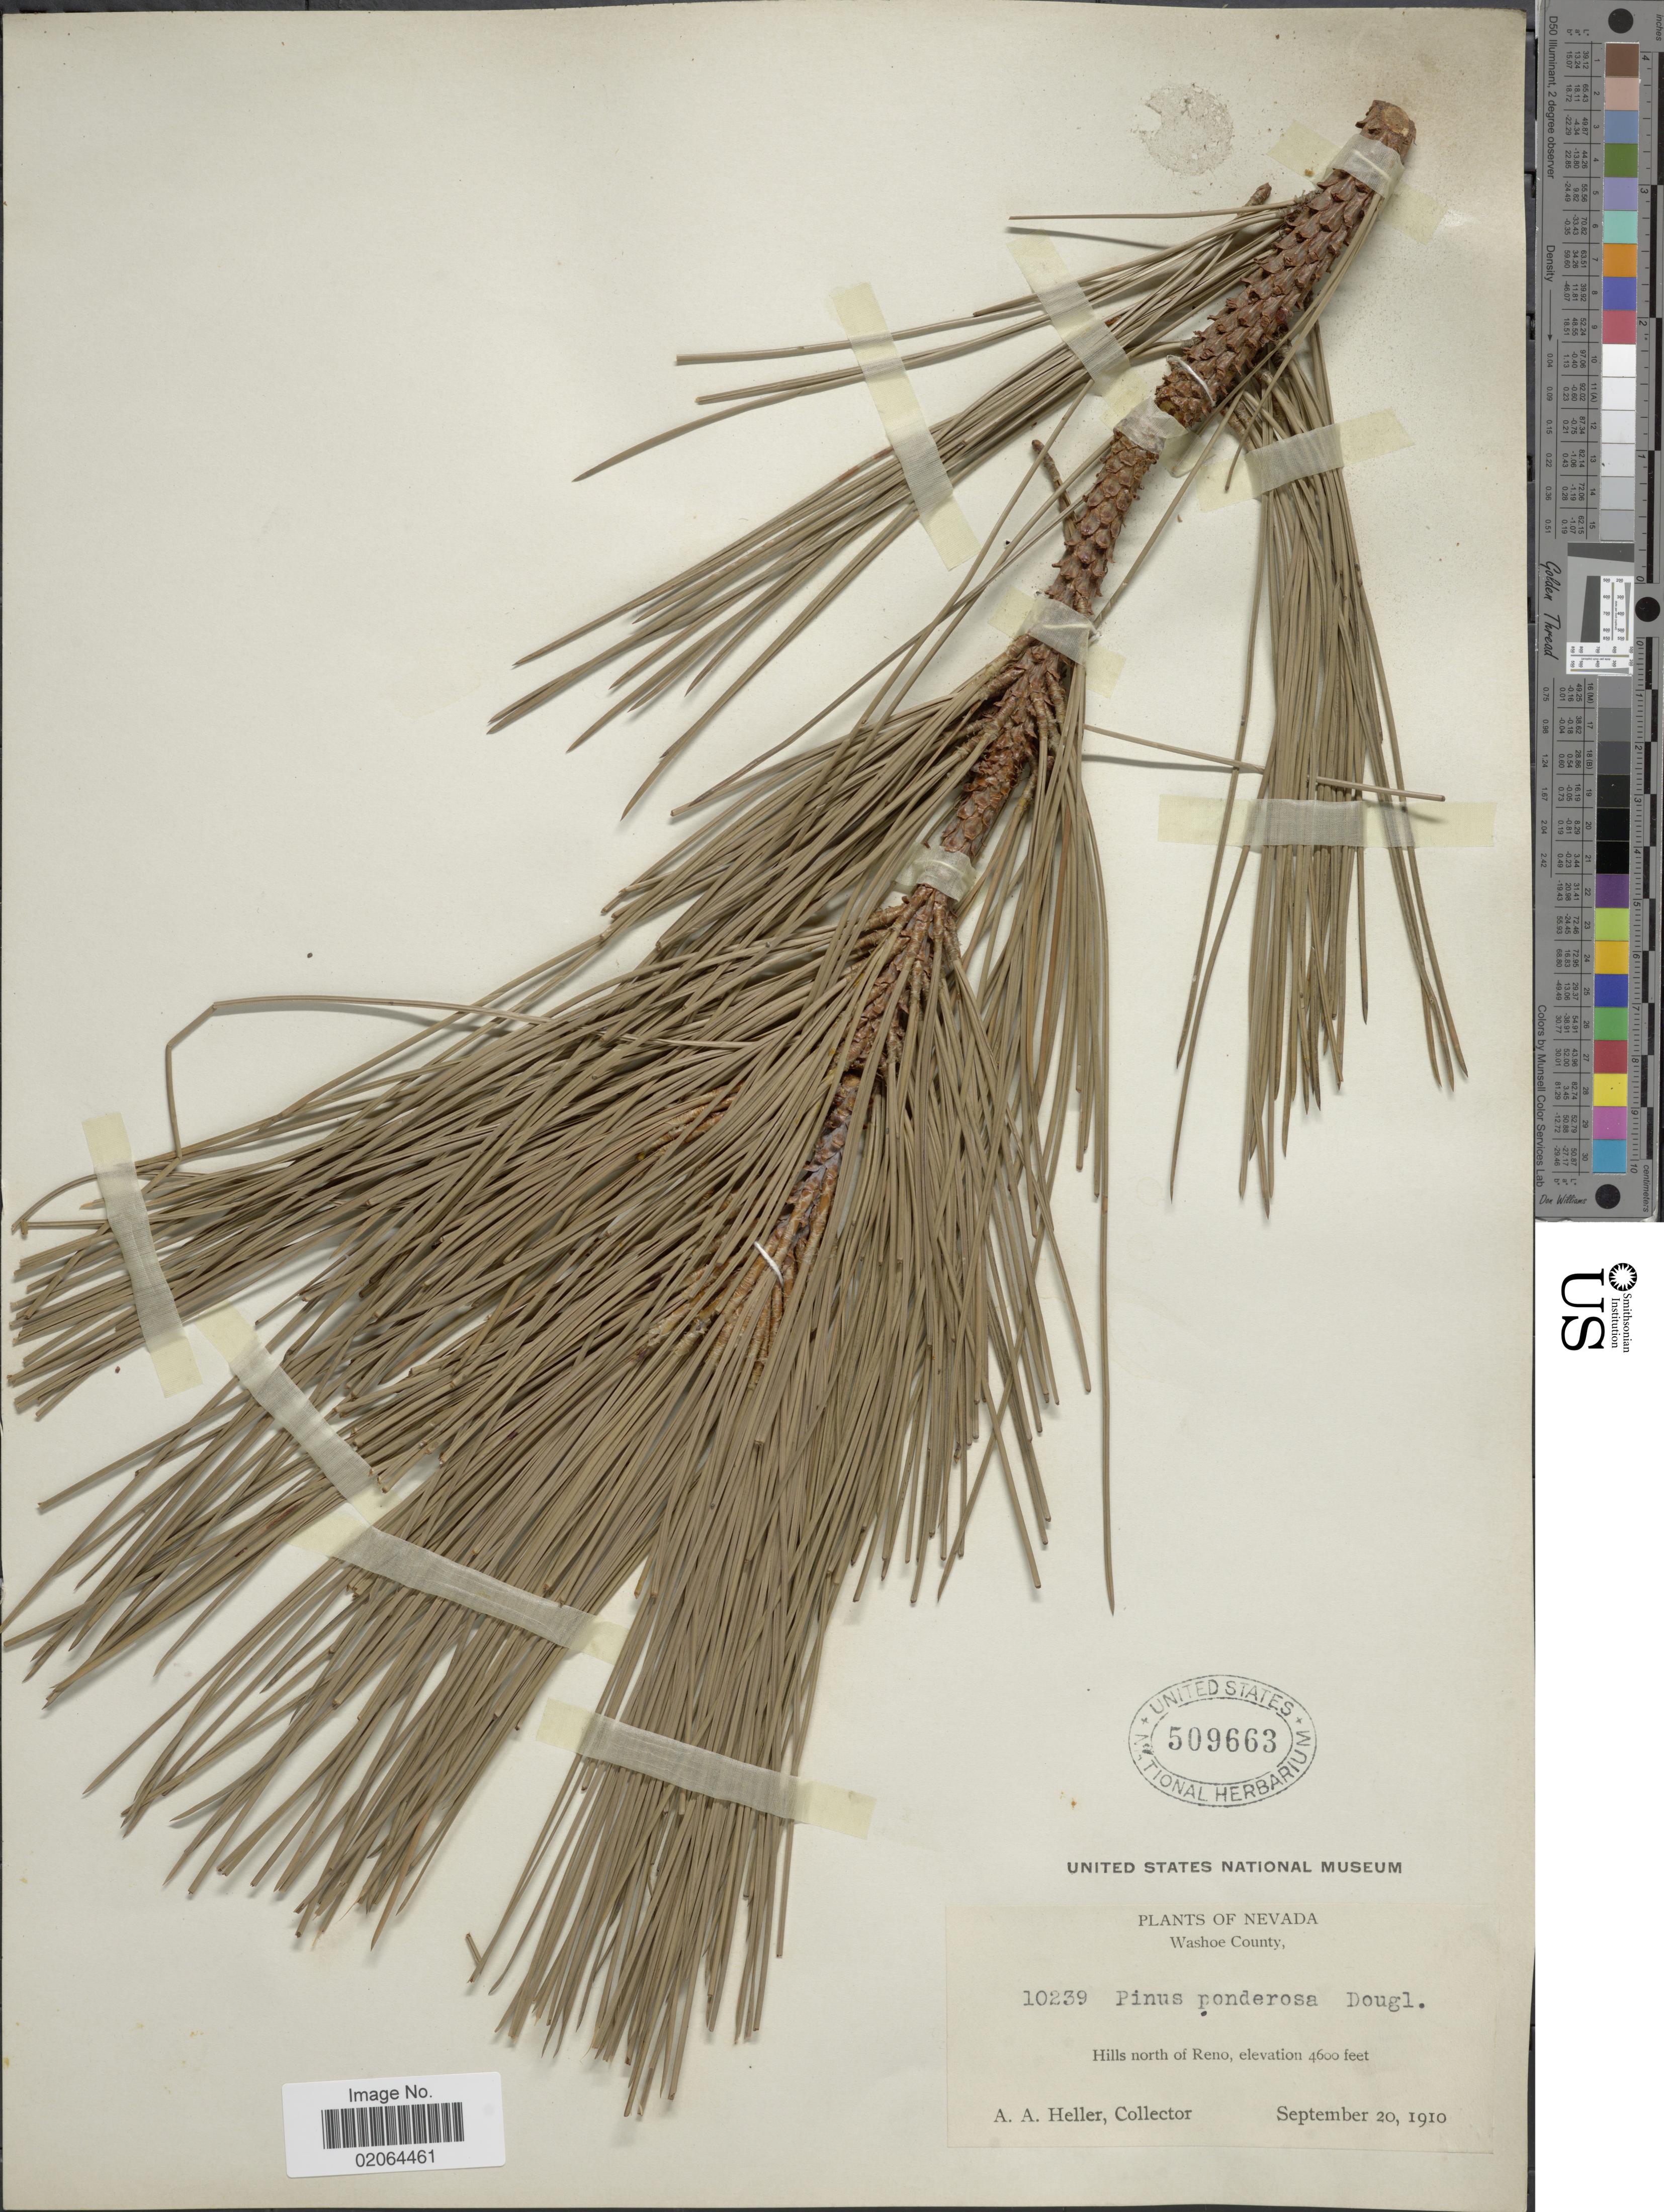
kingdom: Plantae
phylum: Tracheophyta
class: Pinopsida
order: Pinales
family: Pinaceae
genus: Pinus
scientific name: Pinus ponderosa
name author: Douglas ex C. Lawson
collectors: A. A. Heller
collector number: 10239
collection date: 1910-09-20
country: United States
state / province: Nevada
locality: Nevada, Washoe County, Hills north of Reno.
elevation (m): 1402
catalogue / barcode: US 509663